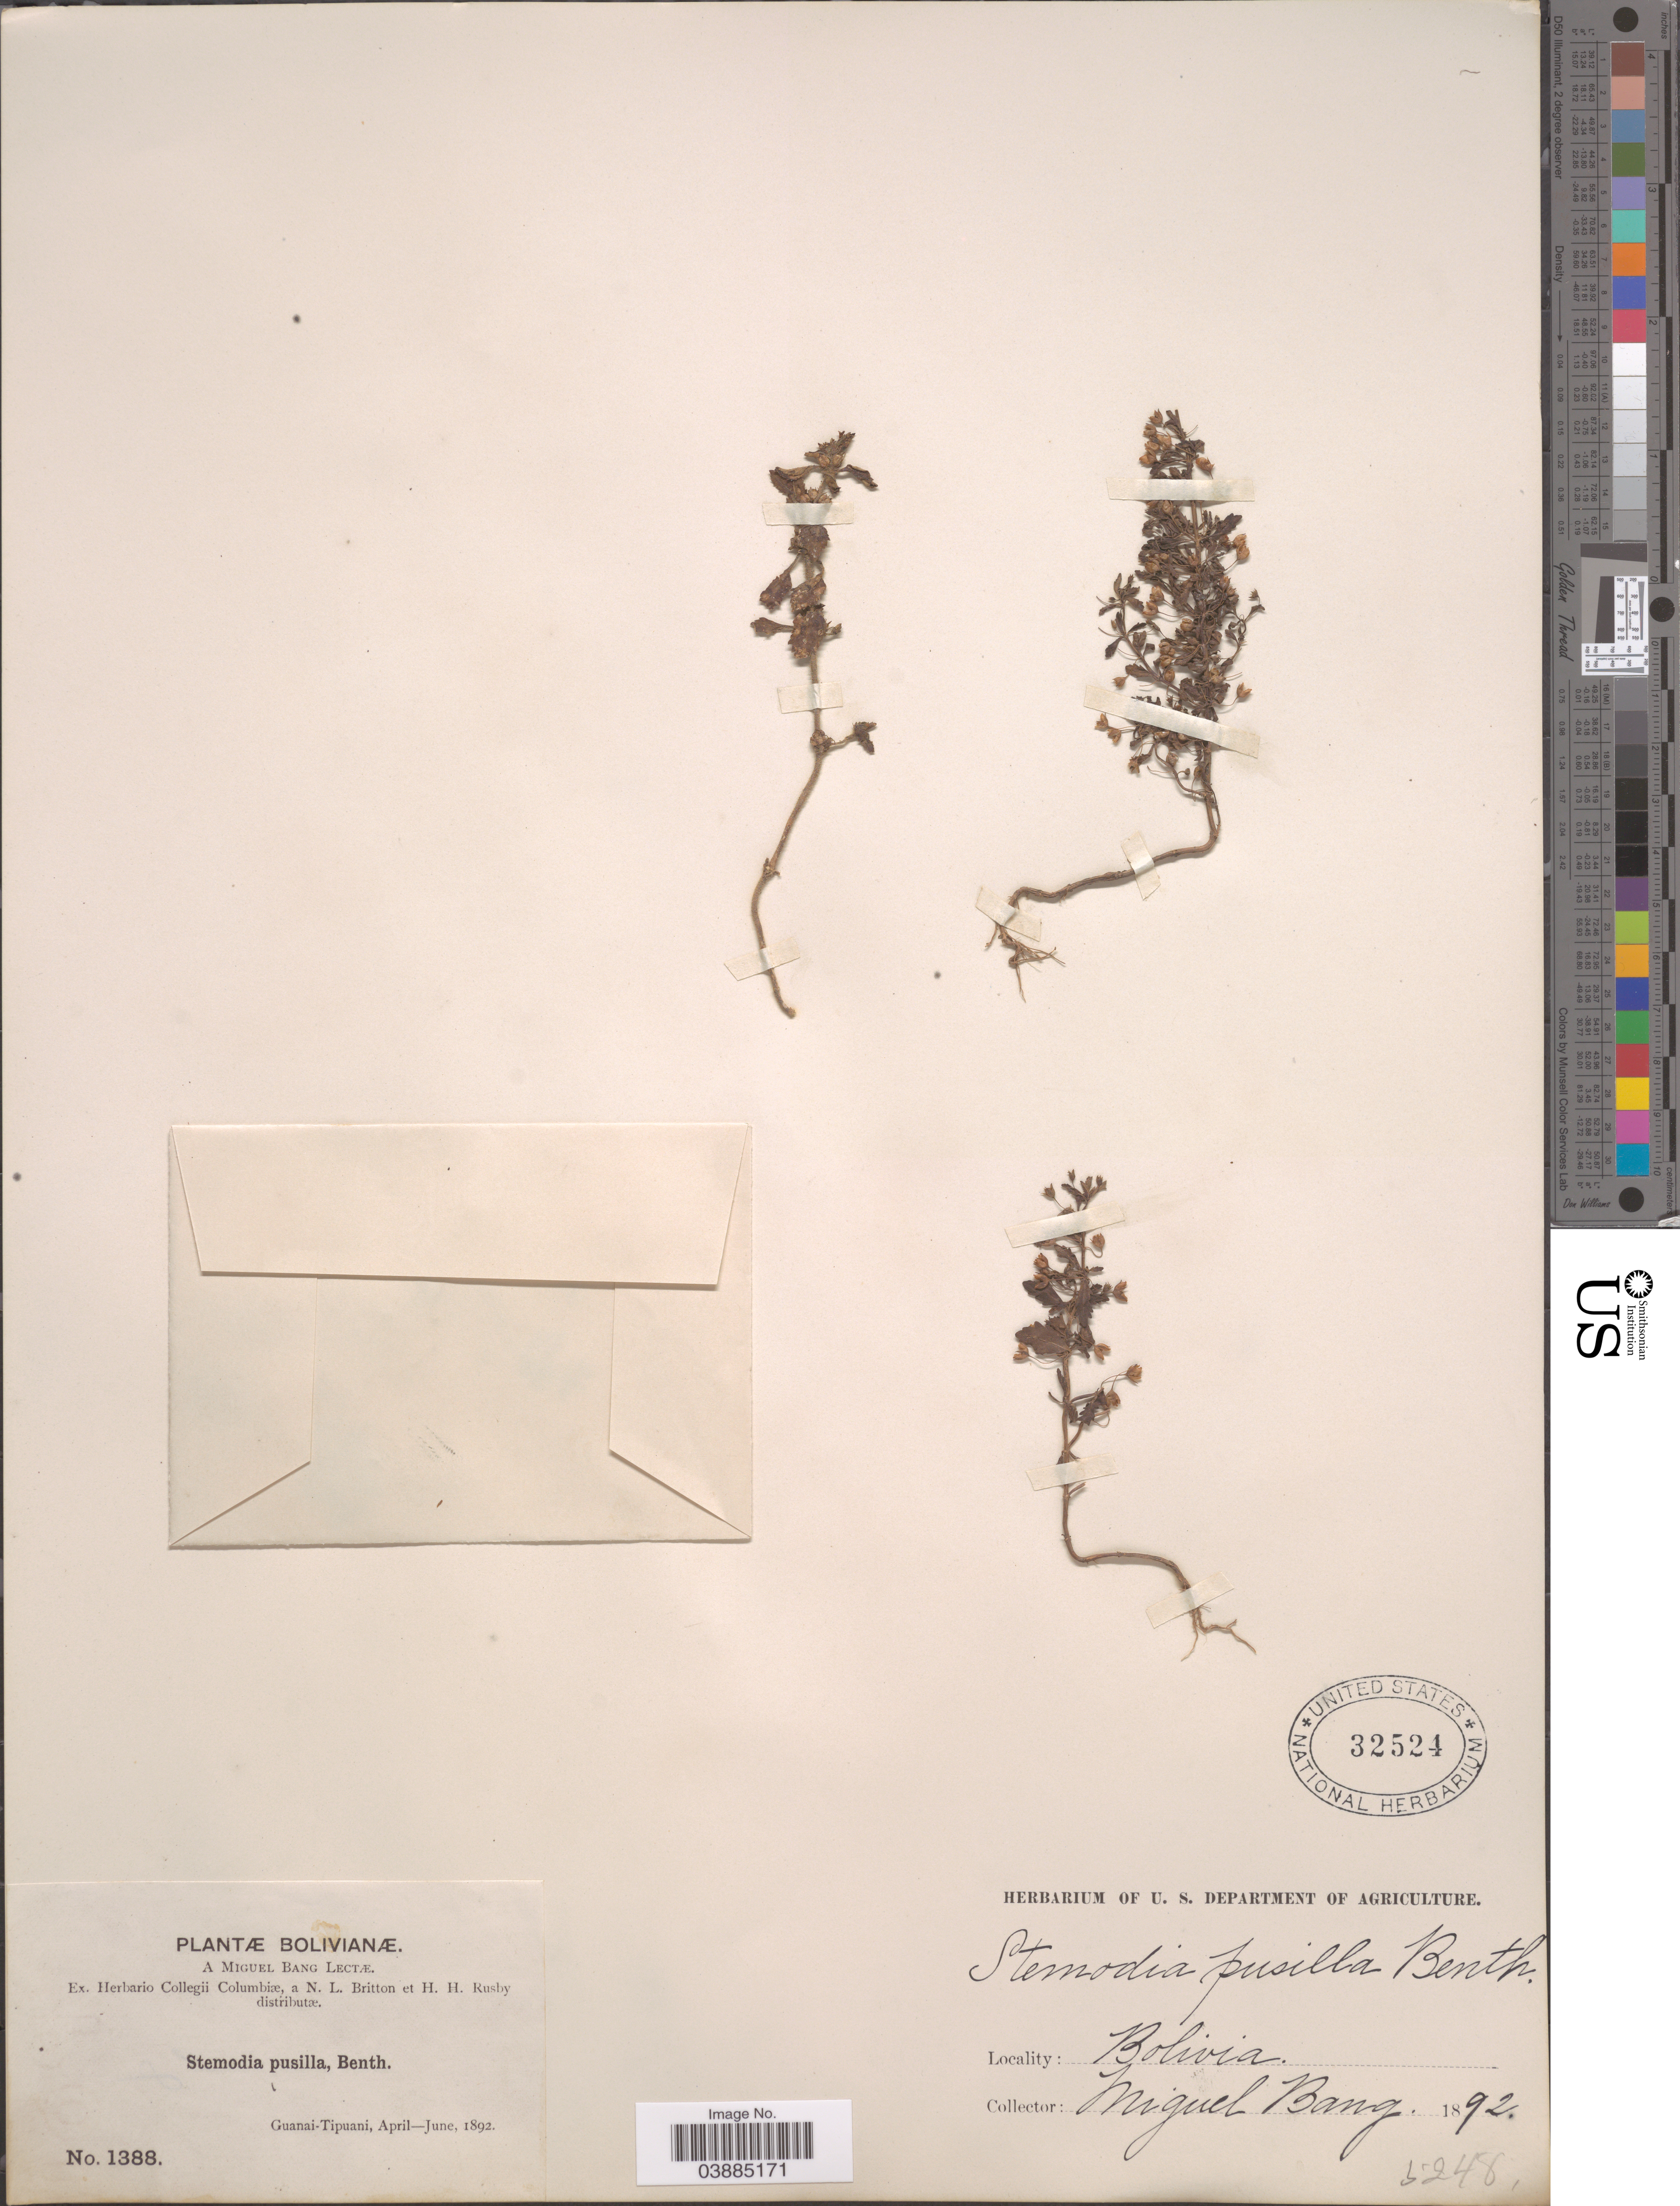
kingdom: Plantae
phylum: Tracheophyta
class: Magnoliopsida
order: Lamiales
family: Plantaginaceae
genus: Stemodia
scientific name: Stemodia pusilla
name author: Benth.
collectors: M. Bang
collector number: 1388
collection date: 1892-04/1892-06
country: Bolivia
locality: Guanai-Tipuani.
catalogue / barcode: US 32524